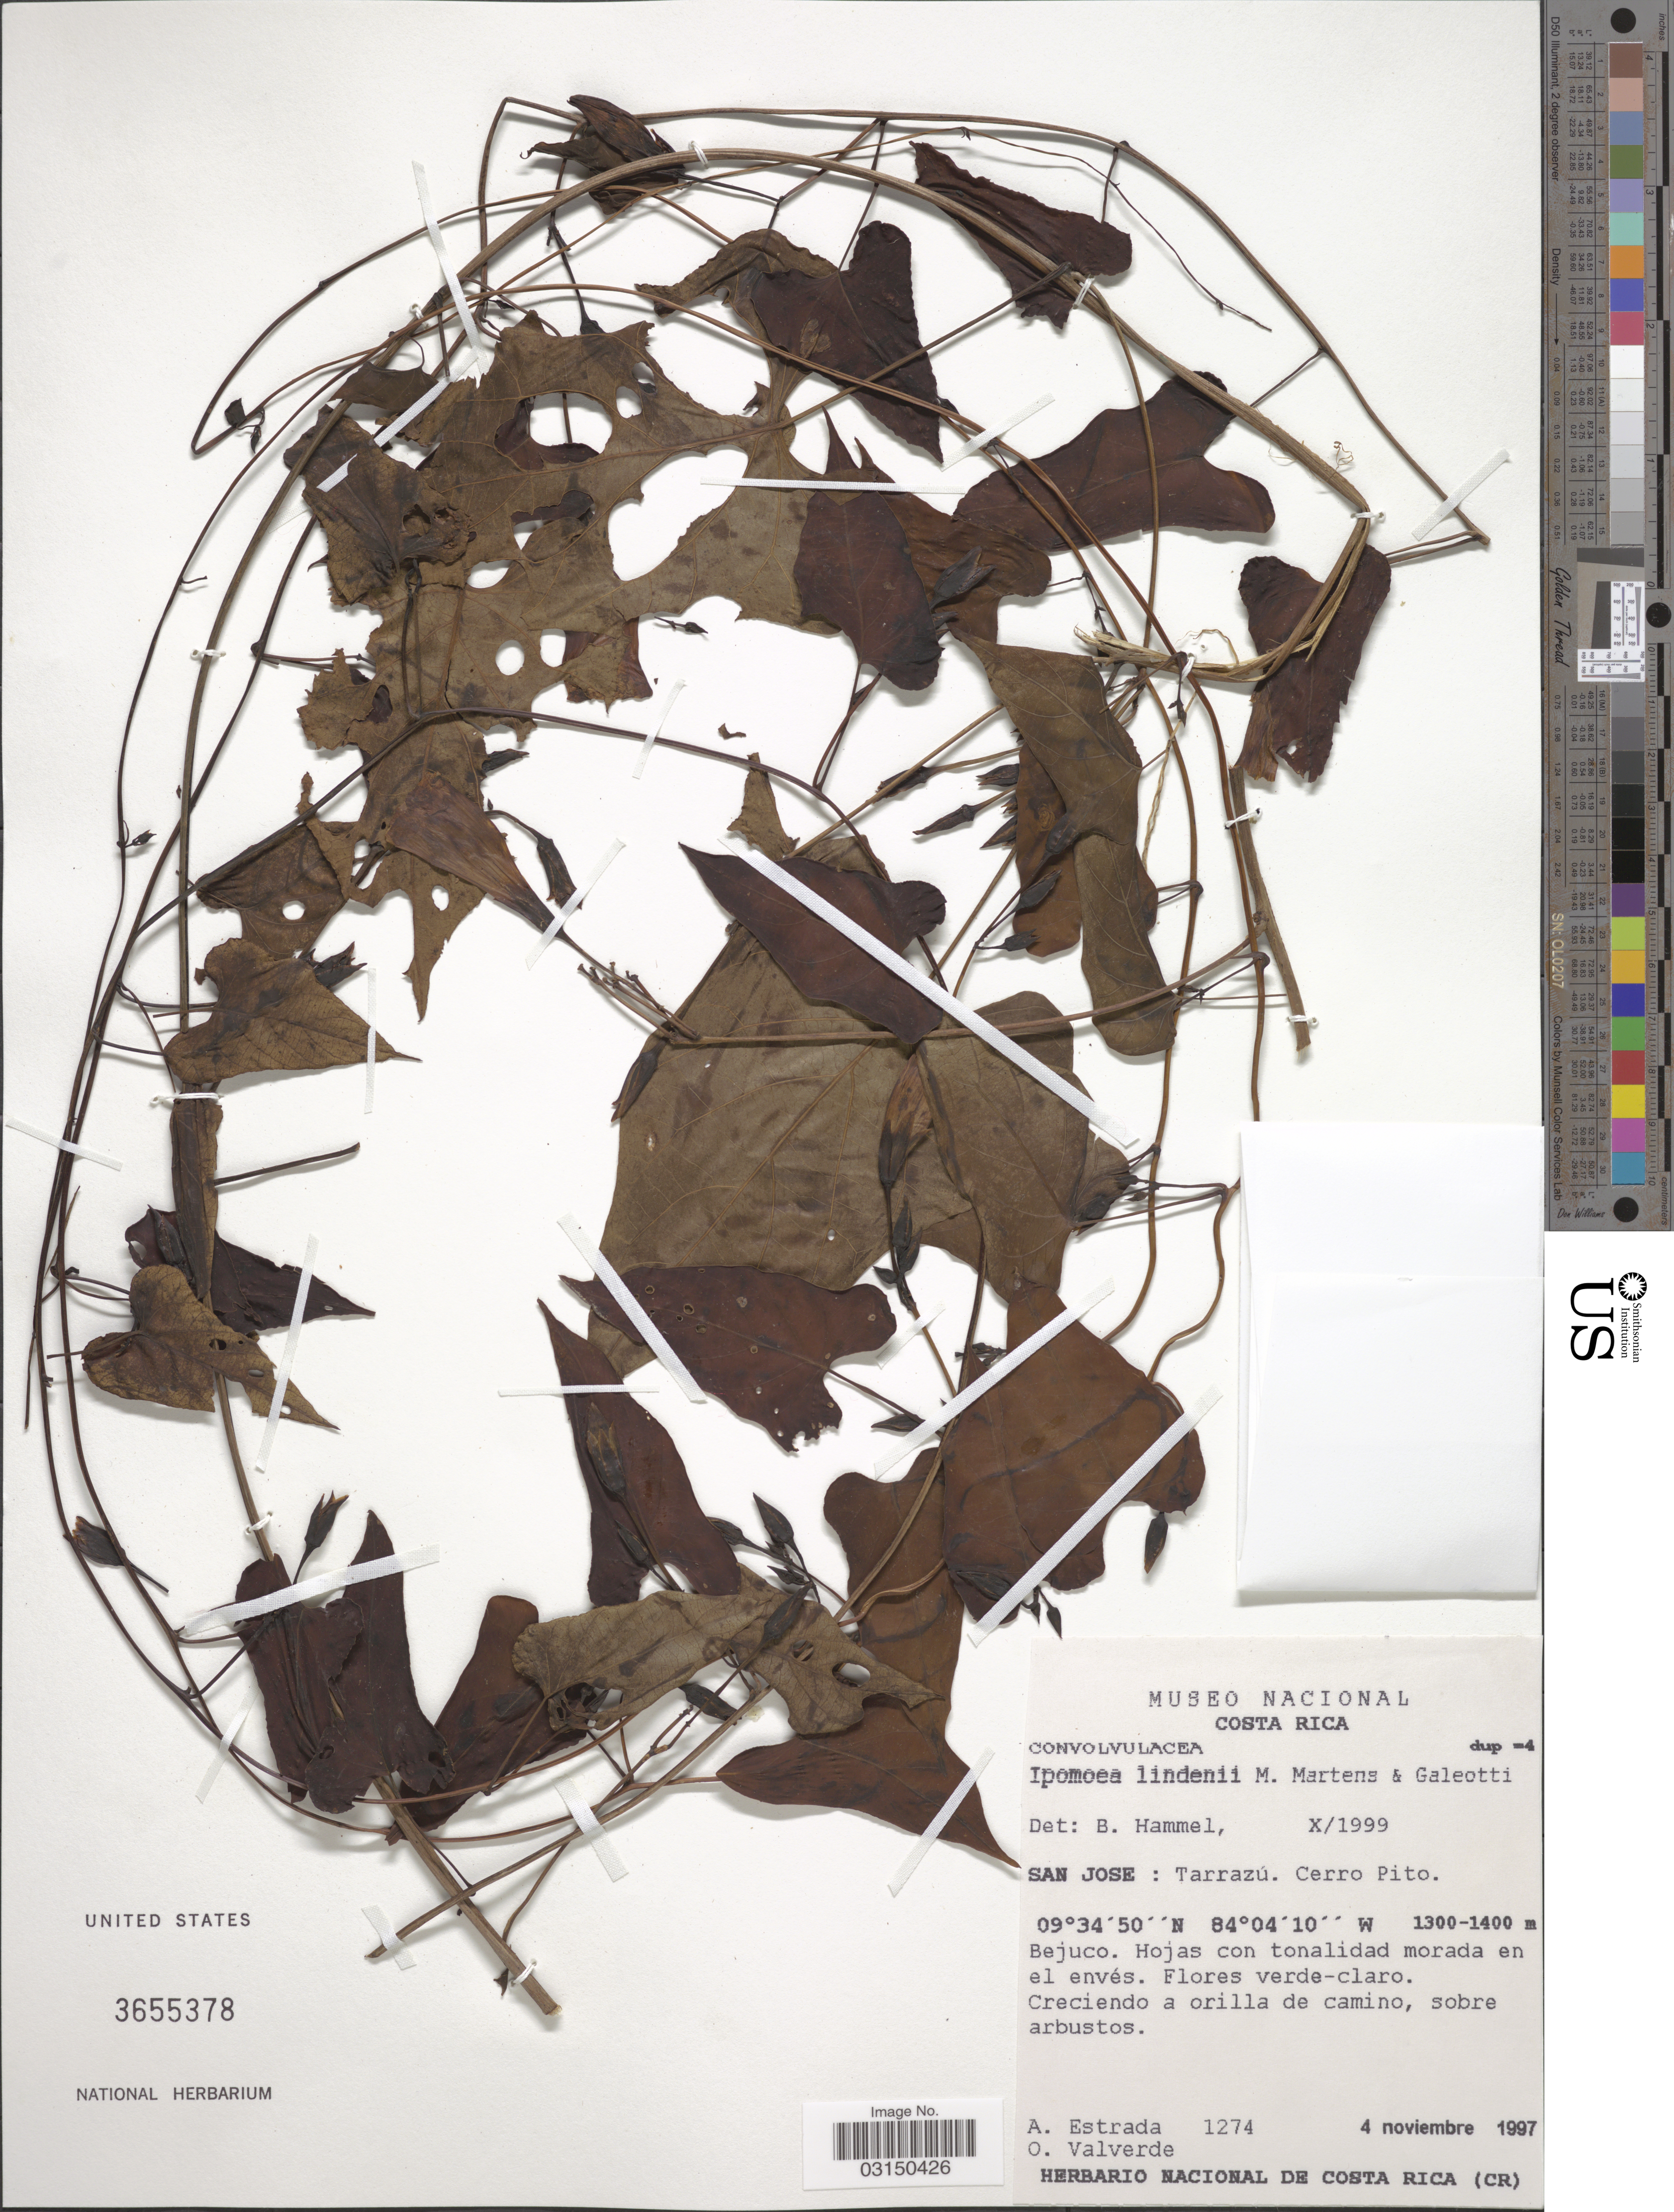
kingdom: Plantae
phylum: Tracheophyta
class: Magnoliopsida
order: Solanales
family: Convolvulaceae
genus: Ipomoea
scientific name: Ipomoea lindenii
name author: Galeotti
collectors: A. Estrada & O. Valverde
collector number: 1274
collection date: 1997-11-04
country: Costa Rica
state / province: San José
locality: San Jose: Tarrazú. Cerro Pito.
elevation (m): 1300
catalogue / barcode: US 3655378